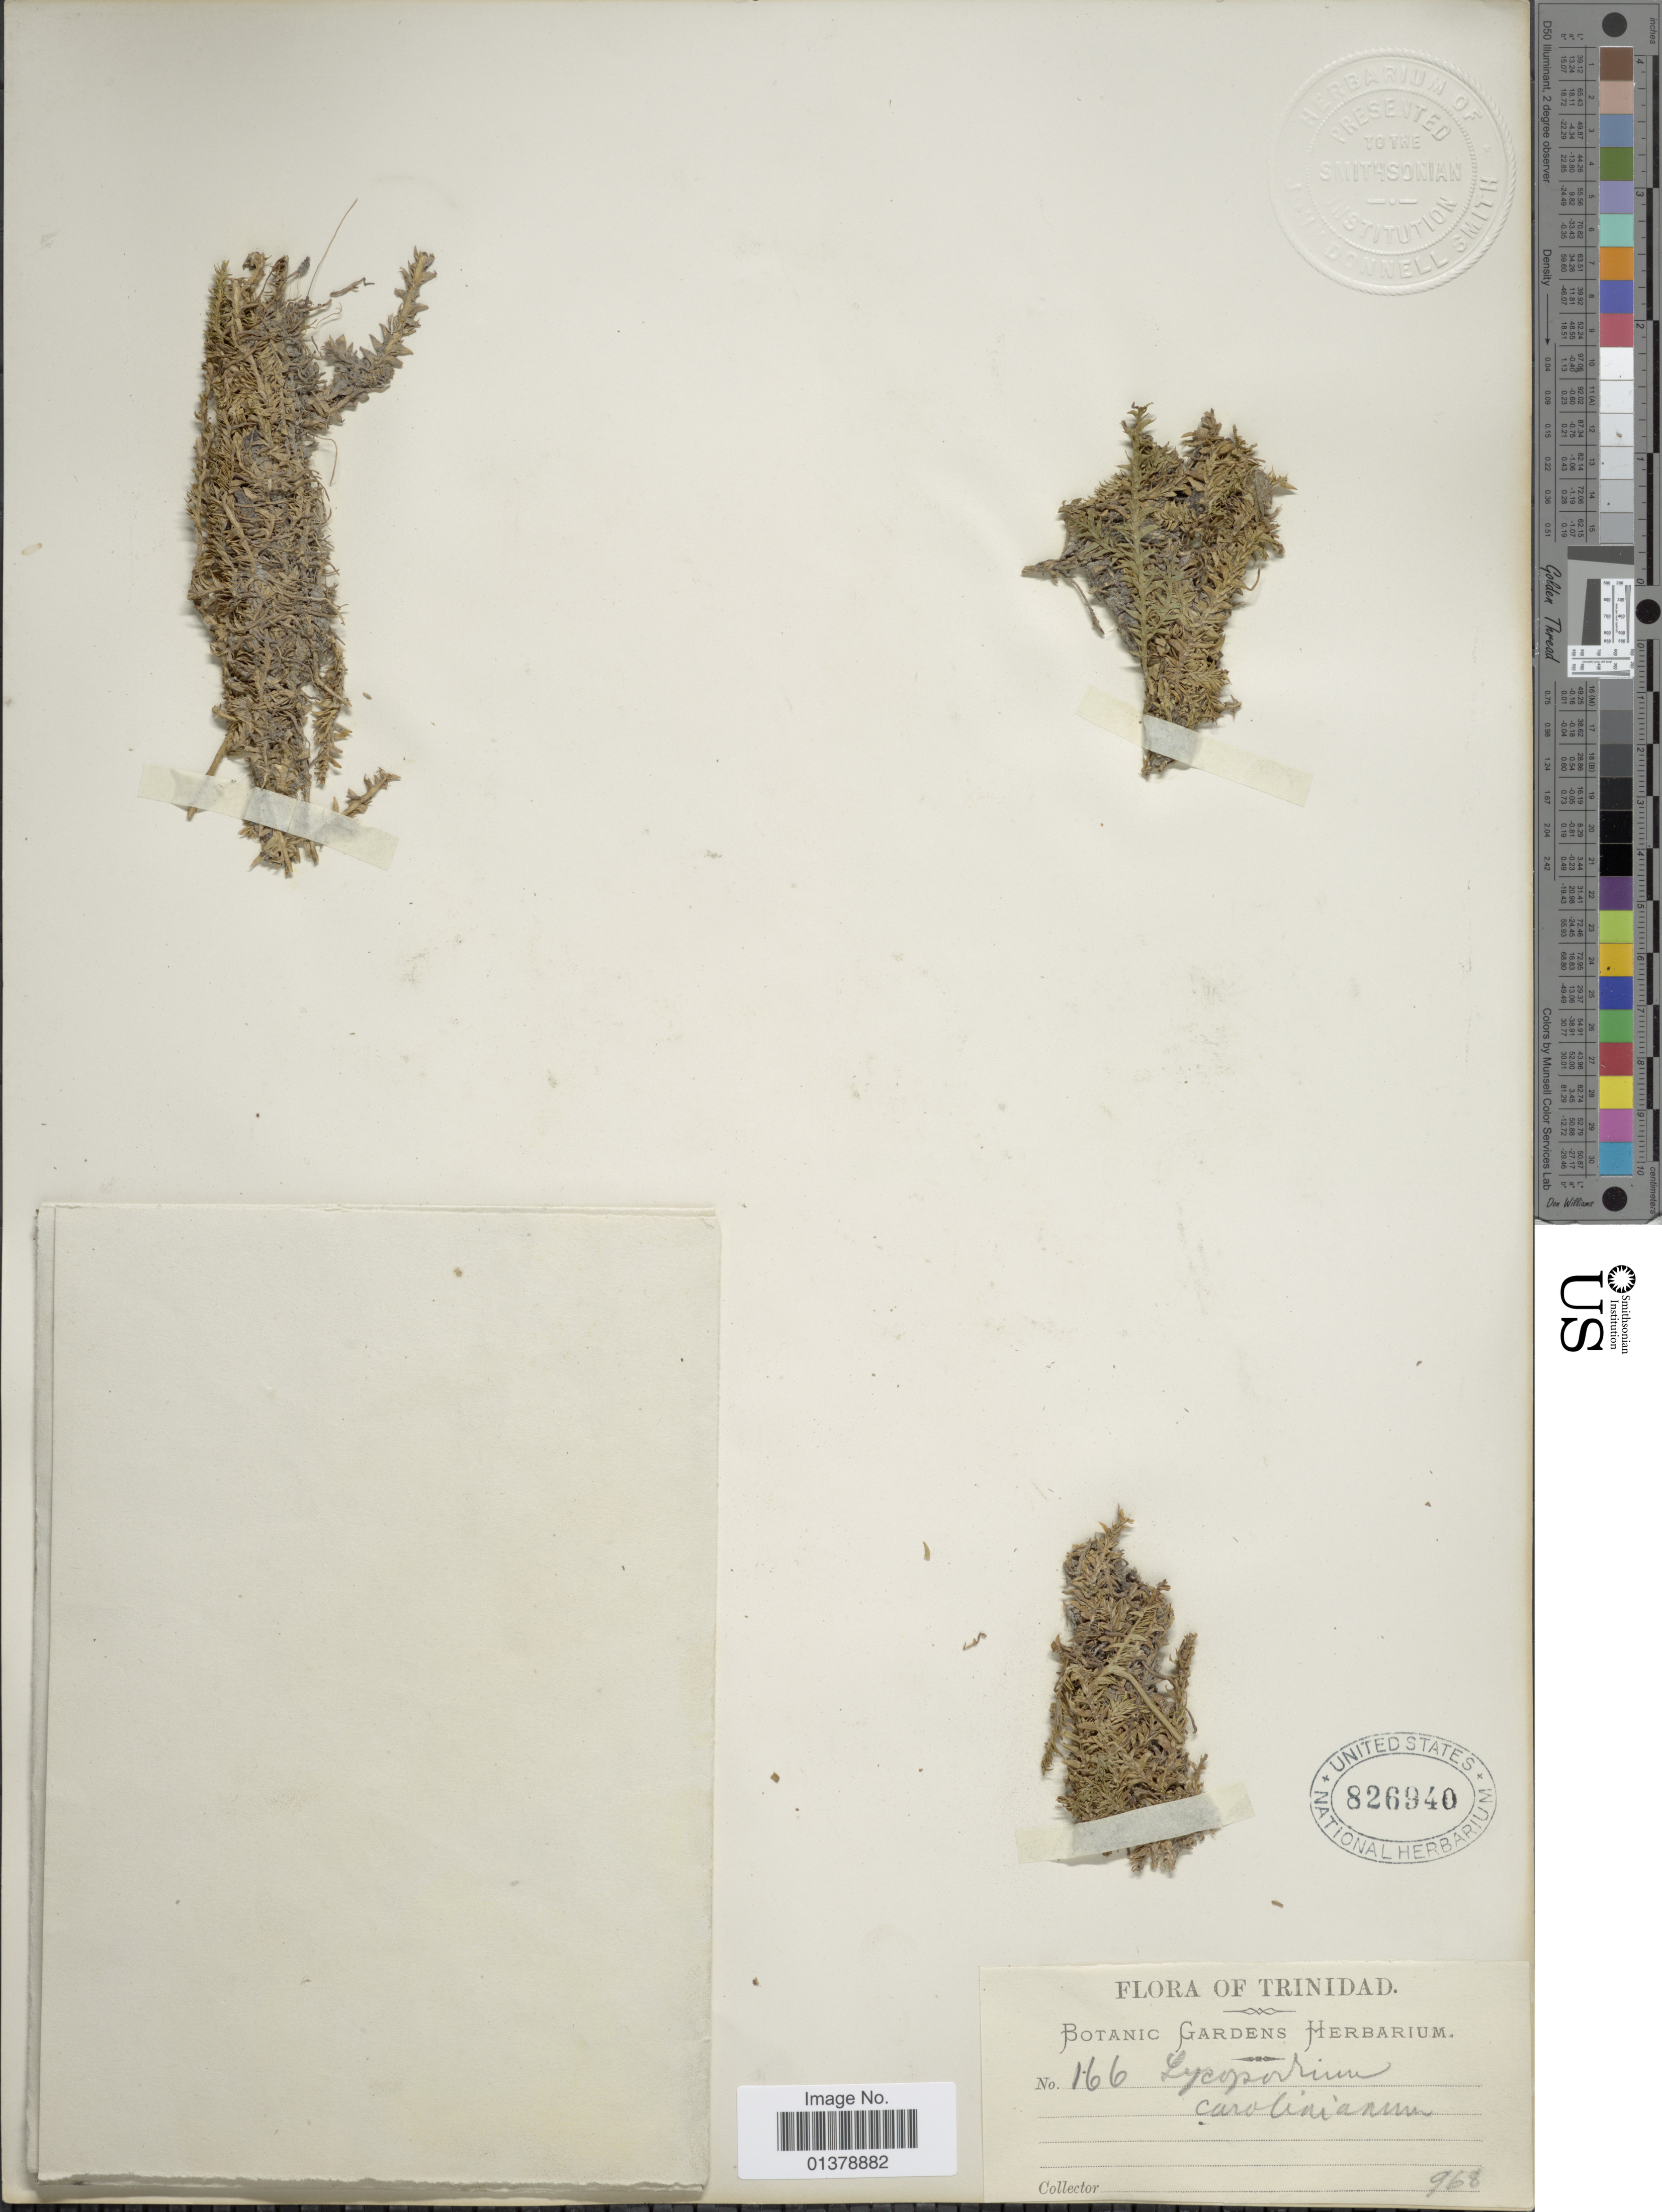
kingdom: Plantae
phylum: Tracheophyta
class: Lycopodiopsida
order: Lycopodiales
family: Lycopodiaceae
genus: Pseudolycopodiella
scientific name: Pseudolycopodiella caroliniana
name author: (L.) Holub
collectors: ex herb. Bot. Gard.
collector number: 166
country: Trinidad and Tobago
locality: Trinidad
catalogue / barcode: US 826940